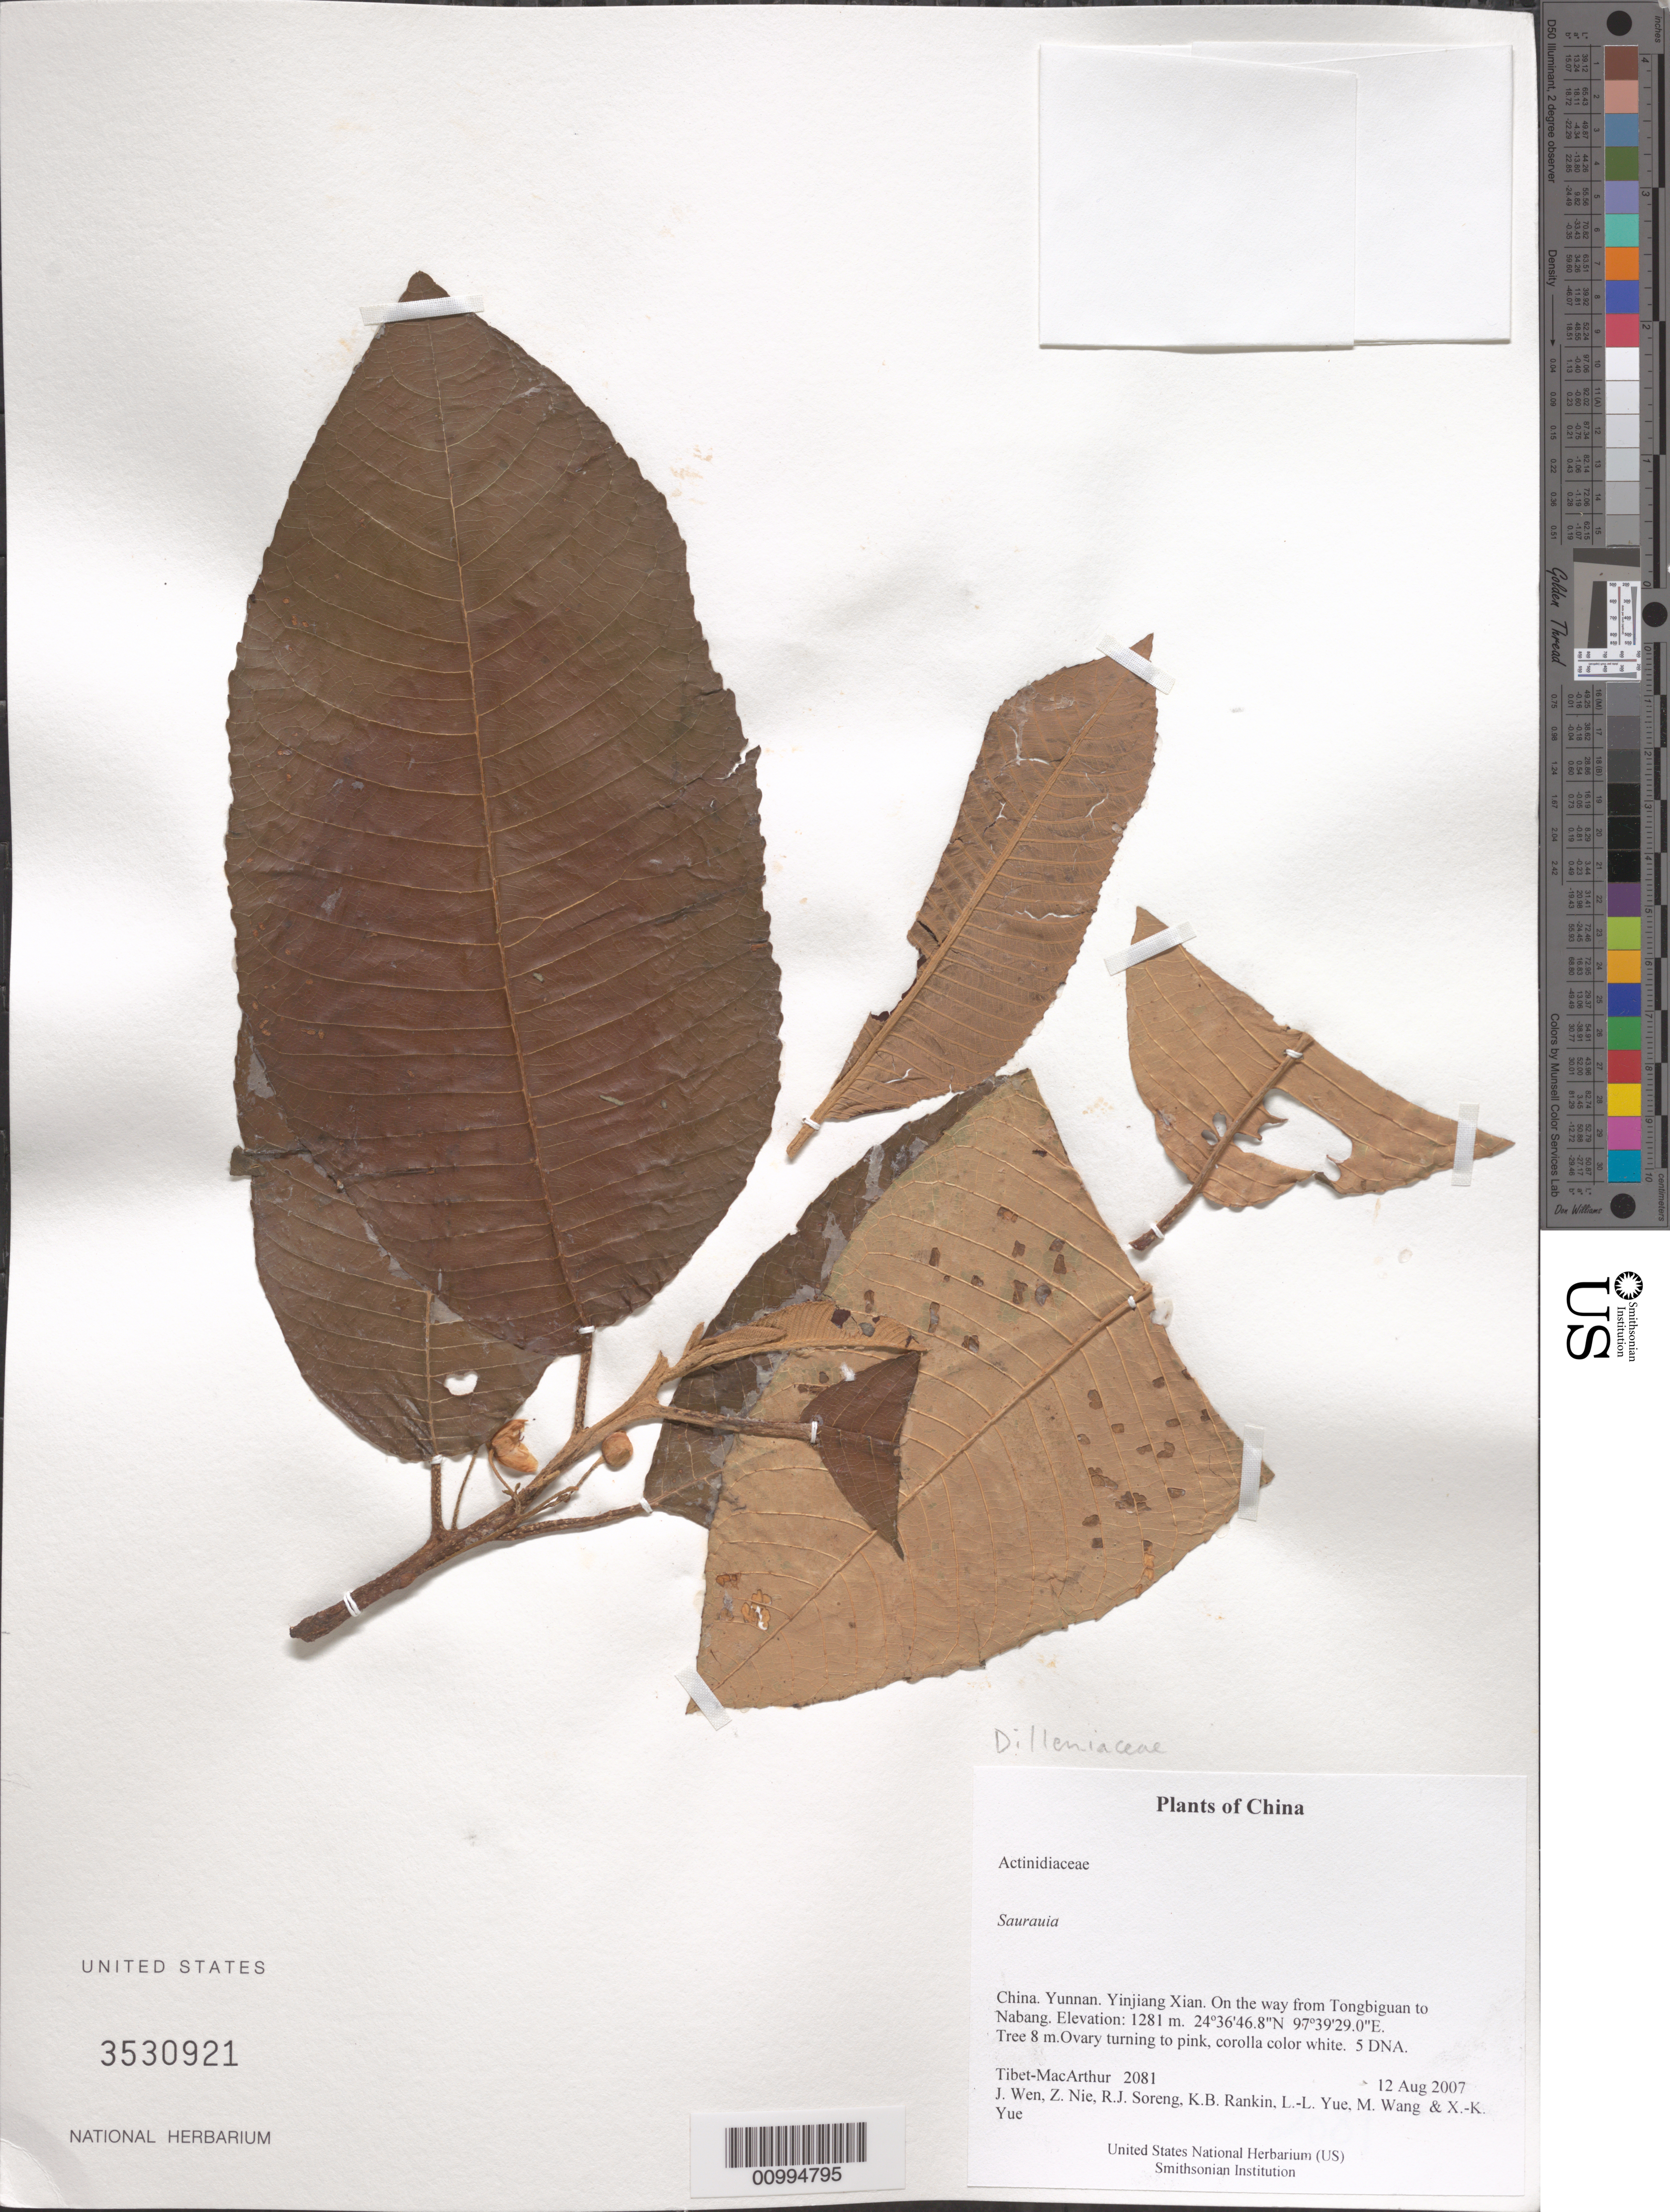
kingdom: Plantae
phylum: Tracheophyta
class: Magnoliopsida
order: Ericales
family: Actinidiaceae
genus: Saurauia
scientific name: Saurauia sp.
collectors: Tibet-MacArthur, J. Wen, Z. Nie, R. J. Soreng, K. Rankin, L. Yue, M. Wang & X. Yue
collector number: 2081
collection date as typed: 12 Aug 2007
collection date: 2007-08-12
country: China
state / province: Yunnan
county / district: Yinjiang Xian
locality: On the way from Tongbiguan to Nabang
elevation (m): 1281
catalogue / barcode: US 3530921